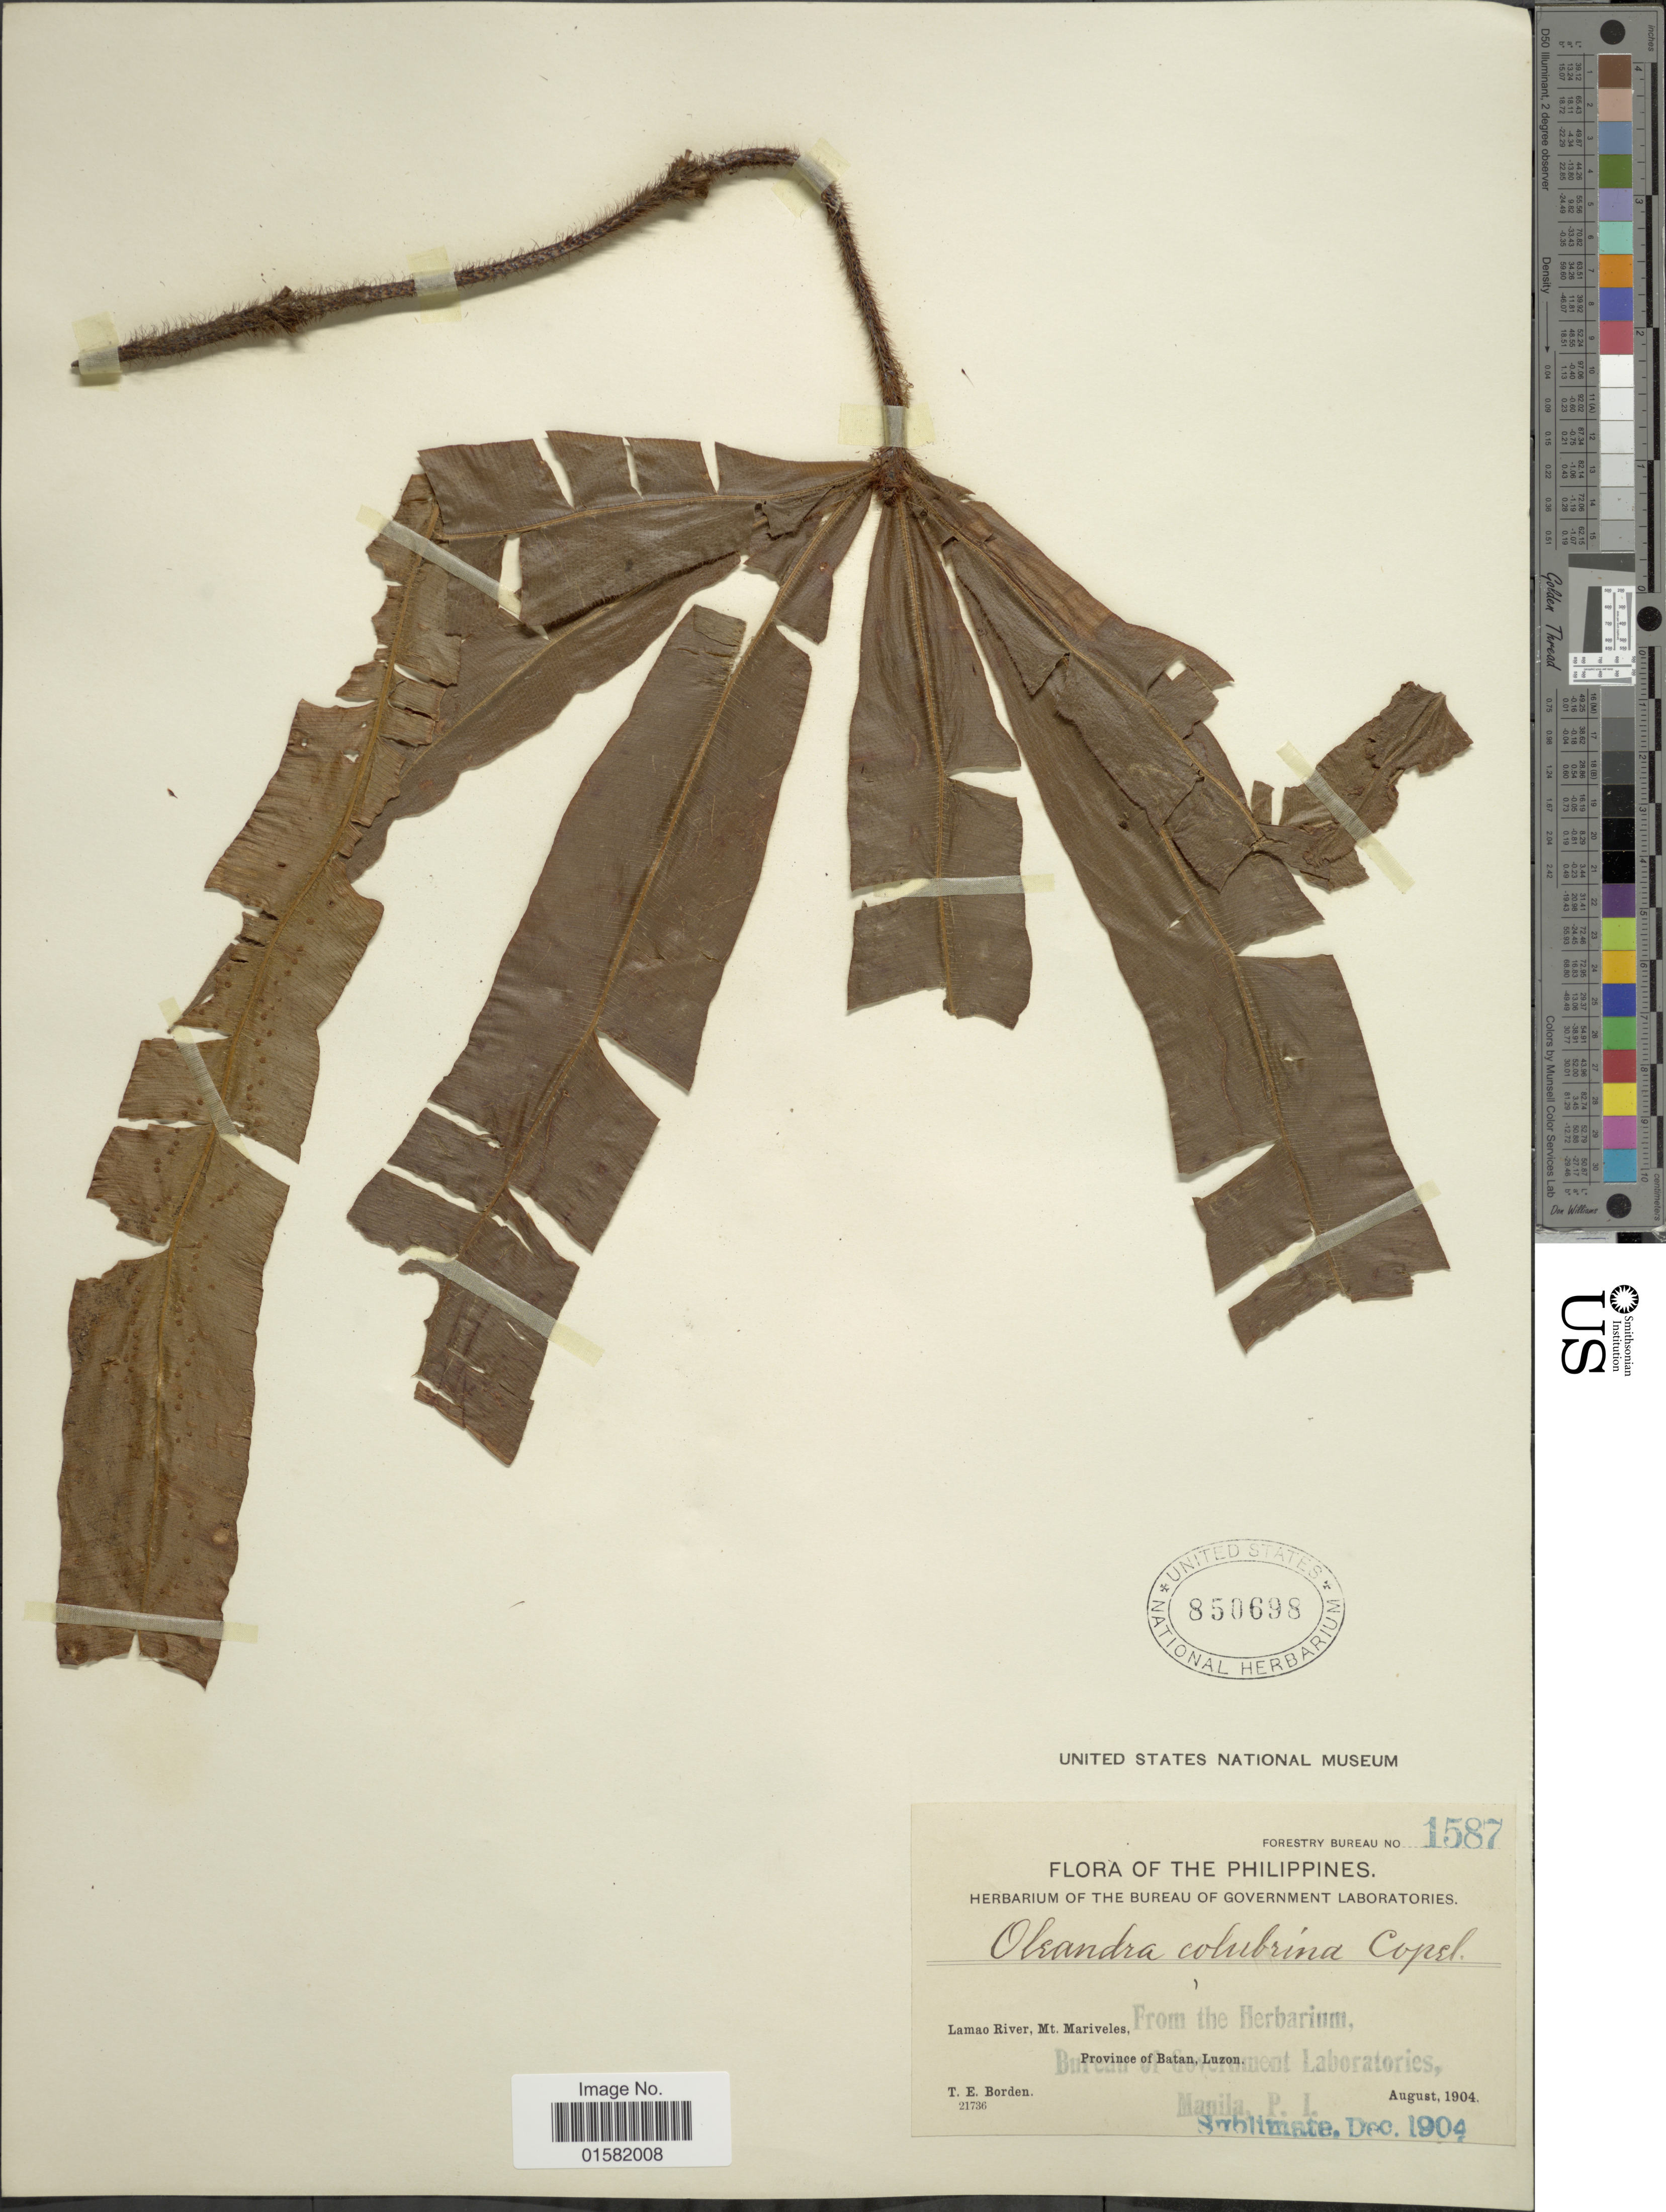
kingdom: Plantae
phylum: Tracheophyta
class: Polypodiopsida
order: Polypodiales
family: Oleandraceae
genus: Oleandra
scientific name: Oleandra colubrina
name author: (Blanco) Copel.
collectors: T. E. Borden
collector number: Forestry Bureau 1587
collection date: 1904-08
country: Philippines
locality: The Philippines, Lamao River, Mt. Mariveles, Province of Bataan, Luzon.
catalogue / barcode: US 850698